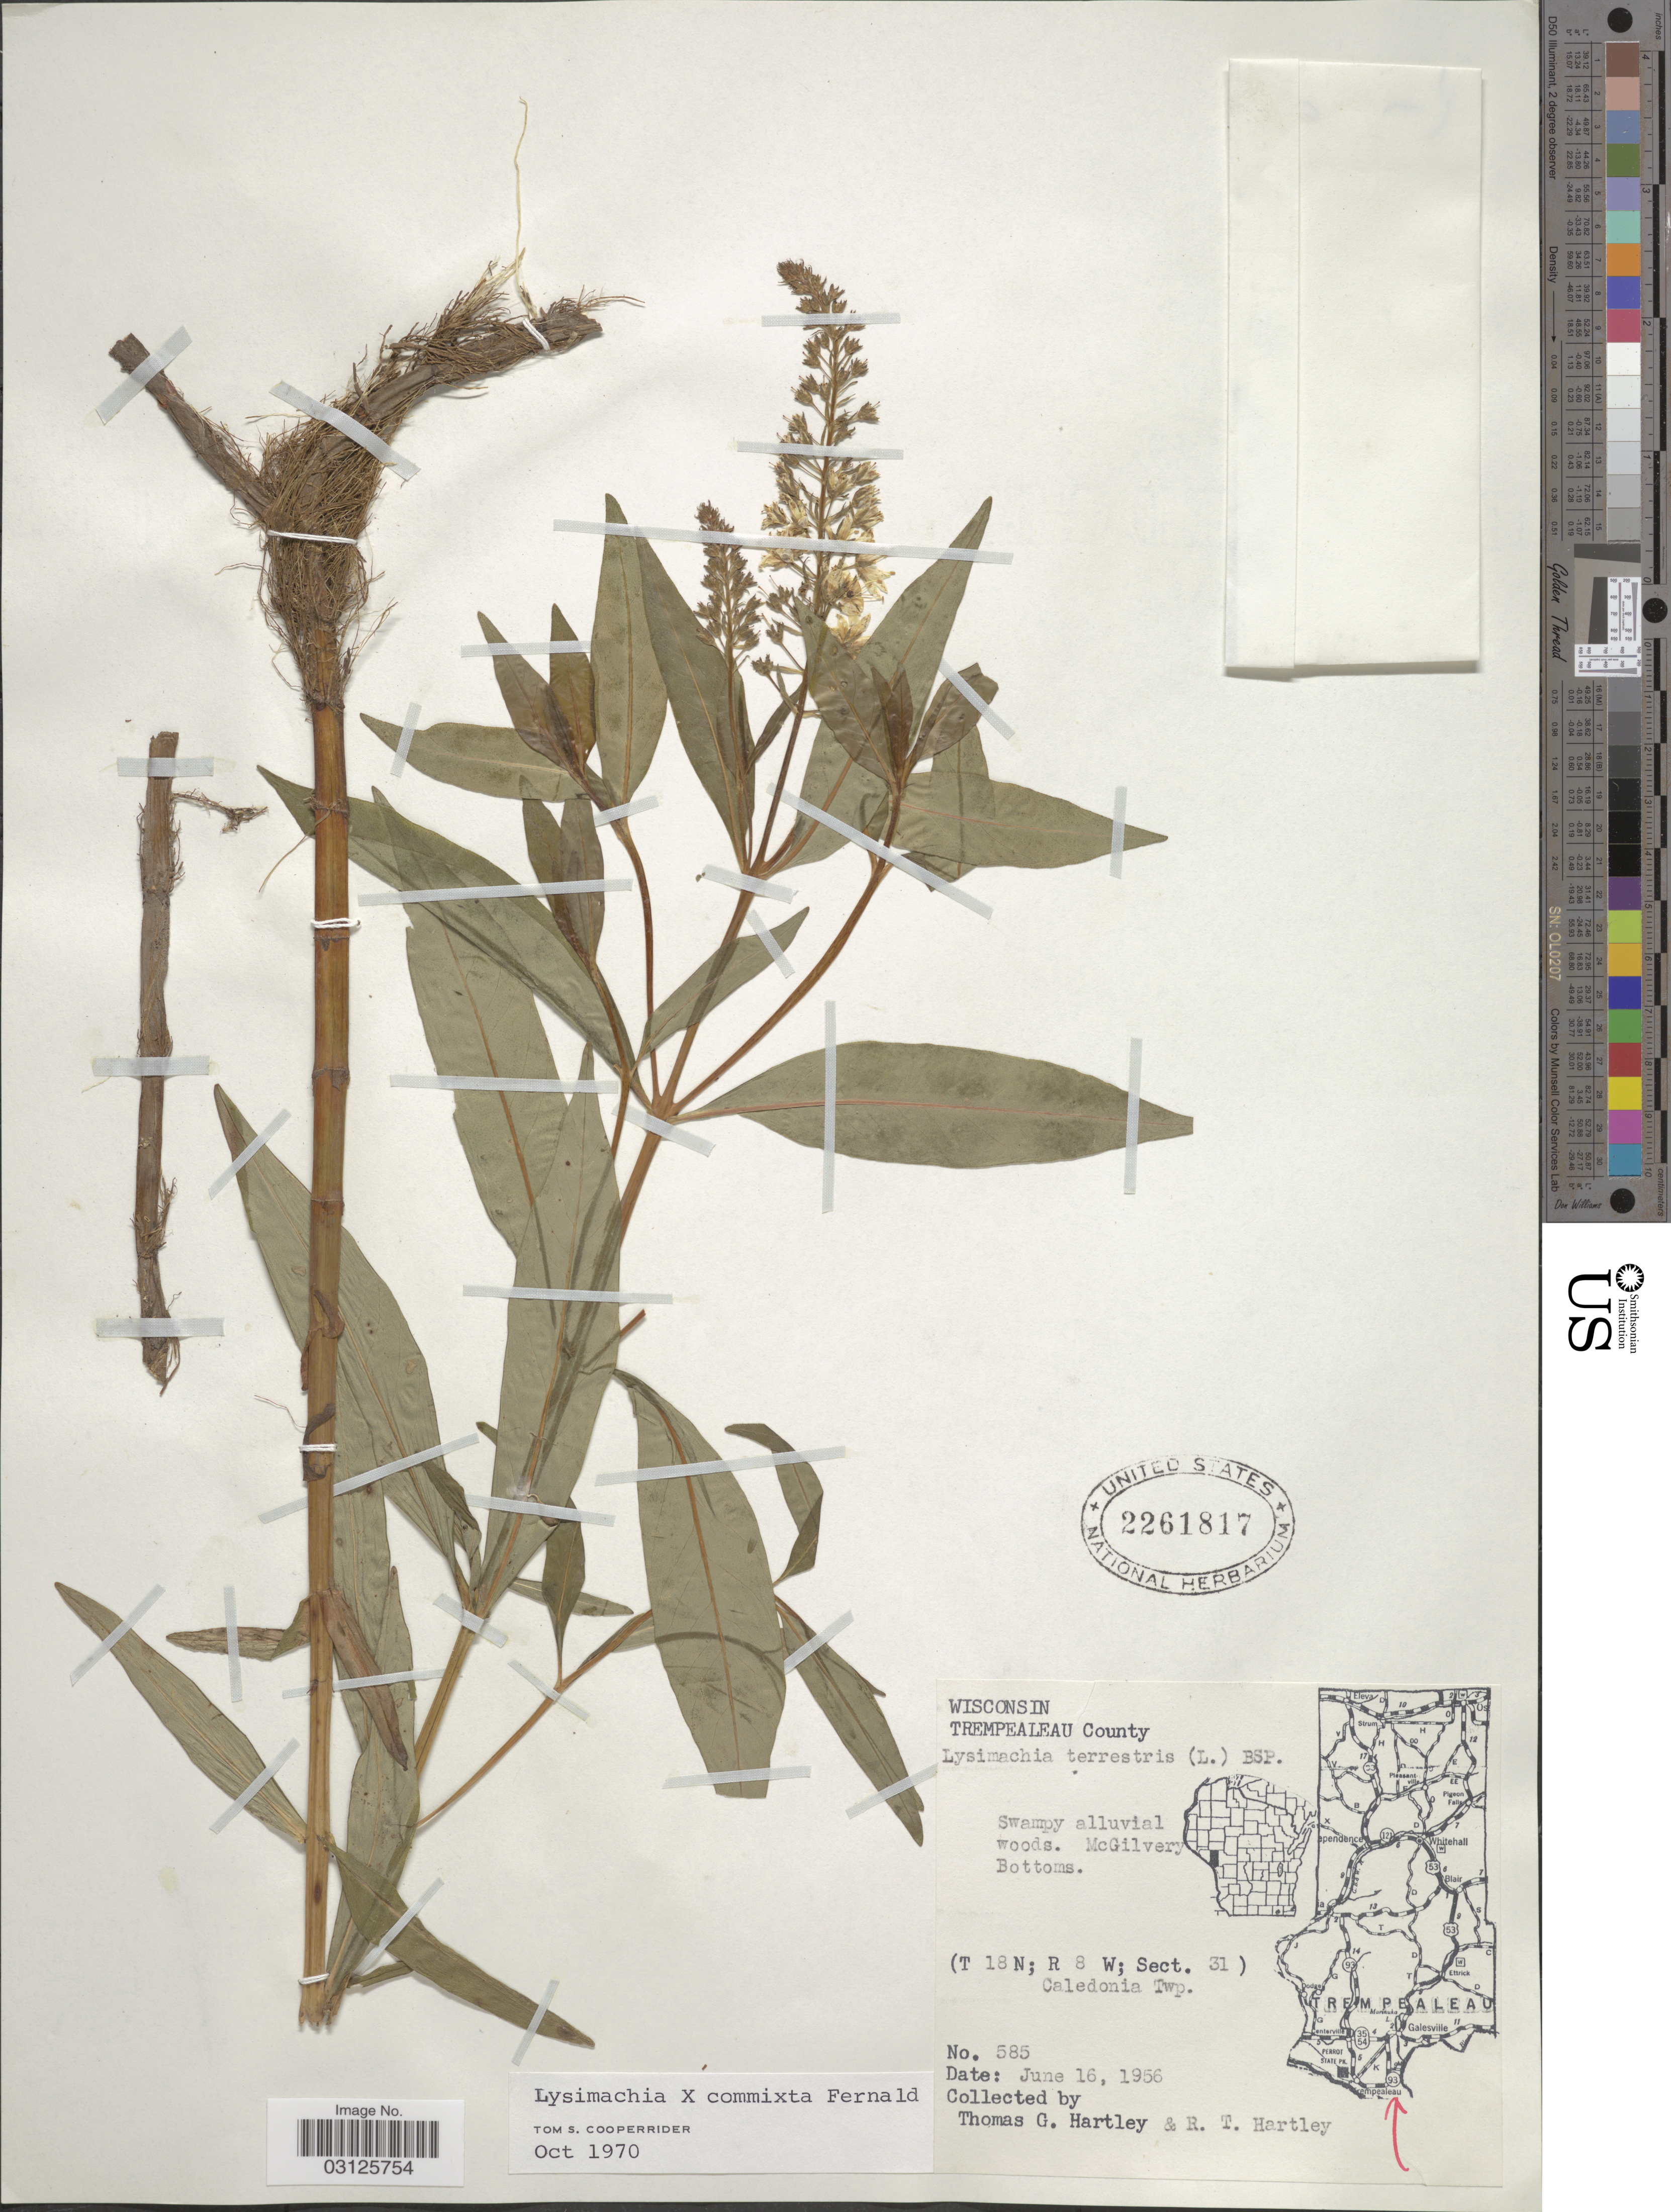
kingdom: Plantae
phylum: Tracheophyta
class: Magnoliopsida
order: Ericales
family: Primulaceae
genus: Lysimachia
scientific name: Lysimachia terrestris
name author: (L.) Britton, Stearns & Poggenb.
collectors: T. G. Hartley & R. T. Hartley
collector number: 585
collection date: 1956-06-16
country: United States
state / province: Wisconsin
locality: Trempealeau County, McGilvery Bottoms (T18N; R8W; Sect. 31) Caledonia Twp.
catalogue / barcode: US 2261817